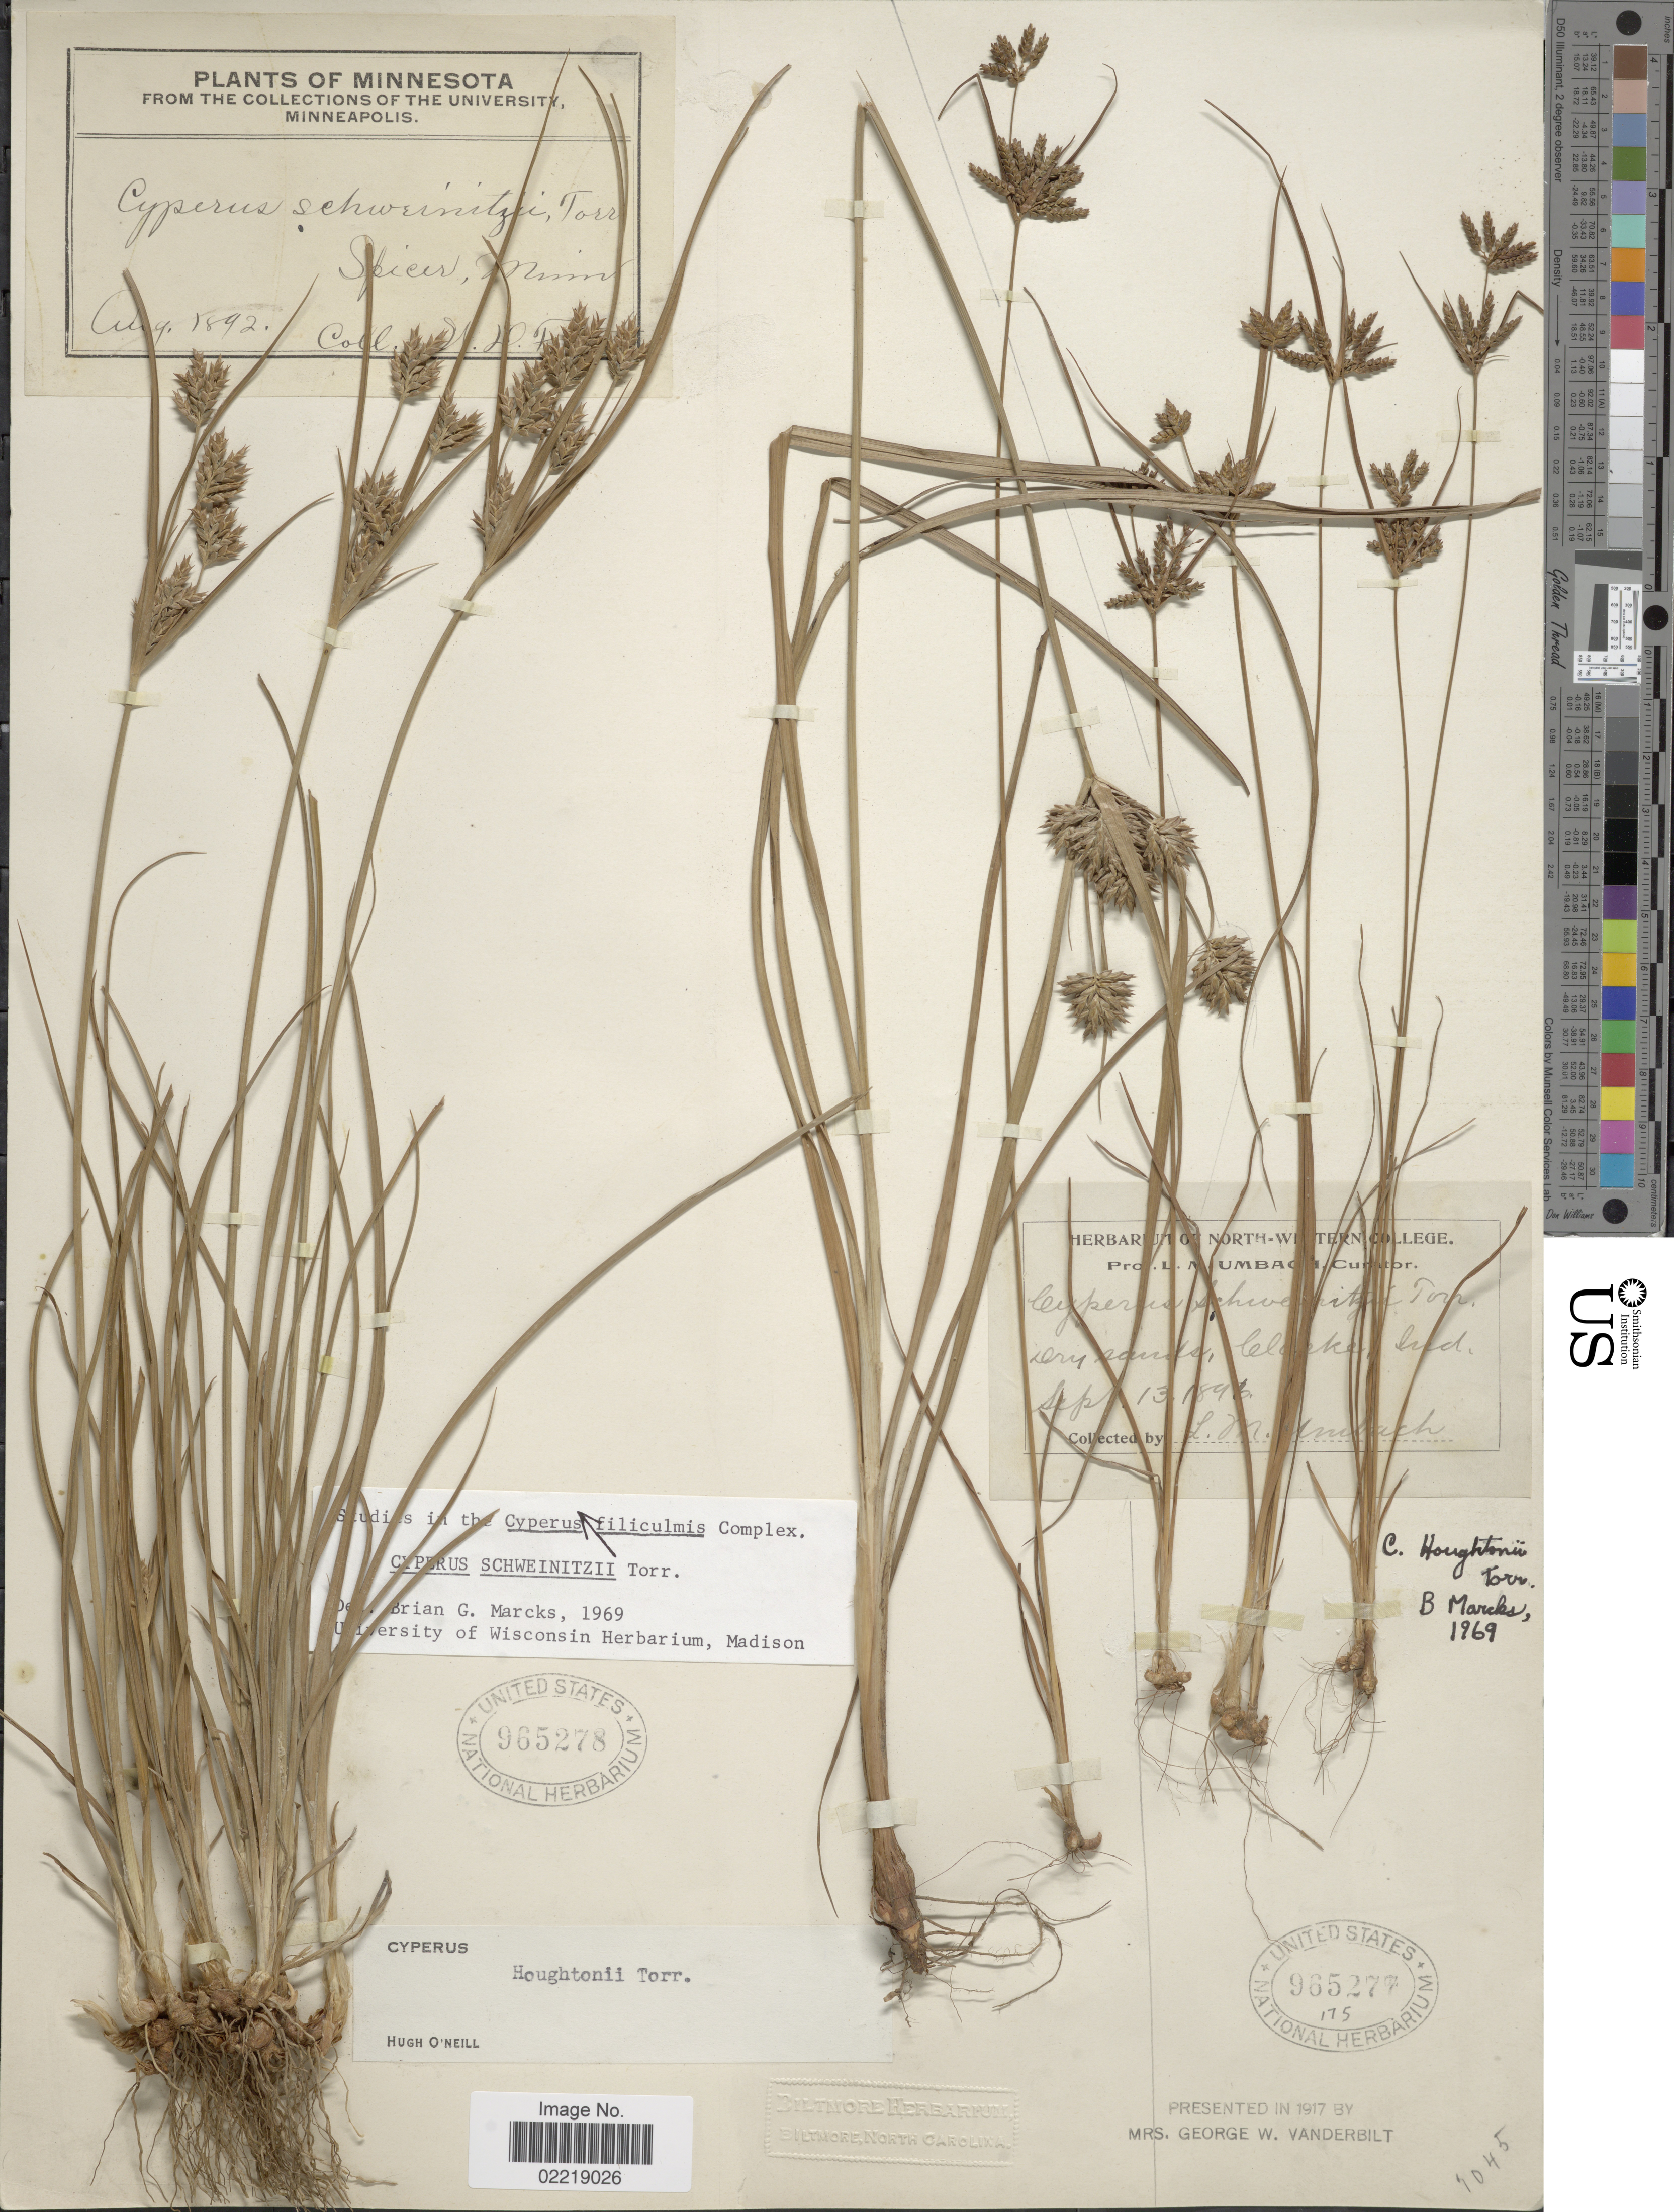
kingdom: Plantae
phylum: Tracheophyta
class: Liliopsida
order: Poales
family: Cyperaceae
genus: Cyperus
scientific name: Cyperus schweinitzii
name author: Torr.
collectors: L. M. Umbach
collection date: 1896-09-13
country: United States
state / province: Indiana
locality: Dry sands, Clarke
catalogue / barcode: US 965277-2